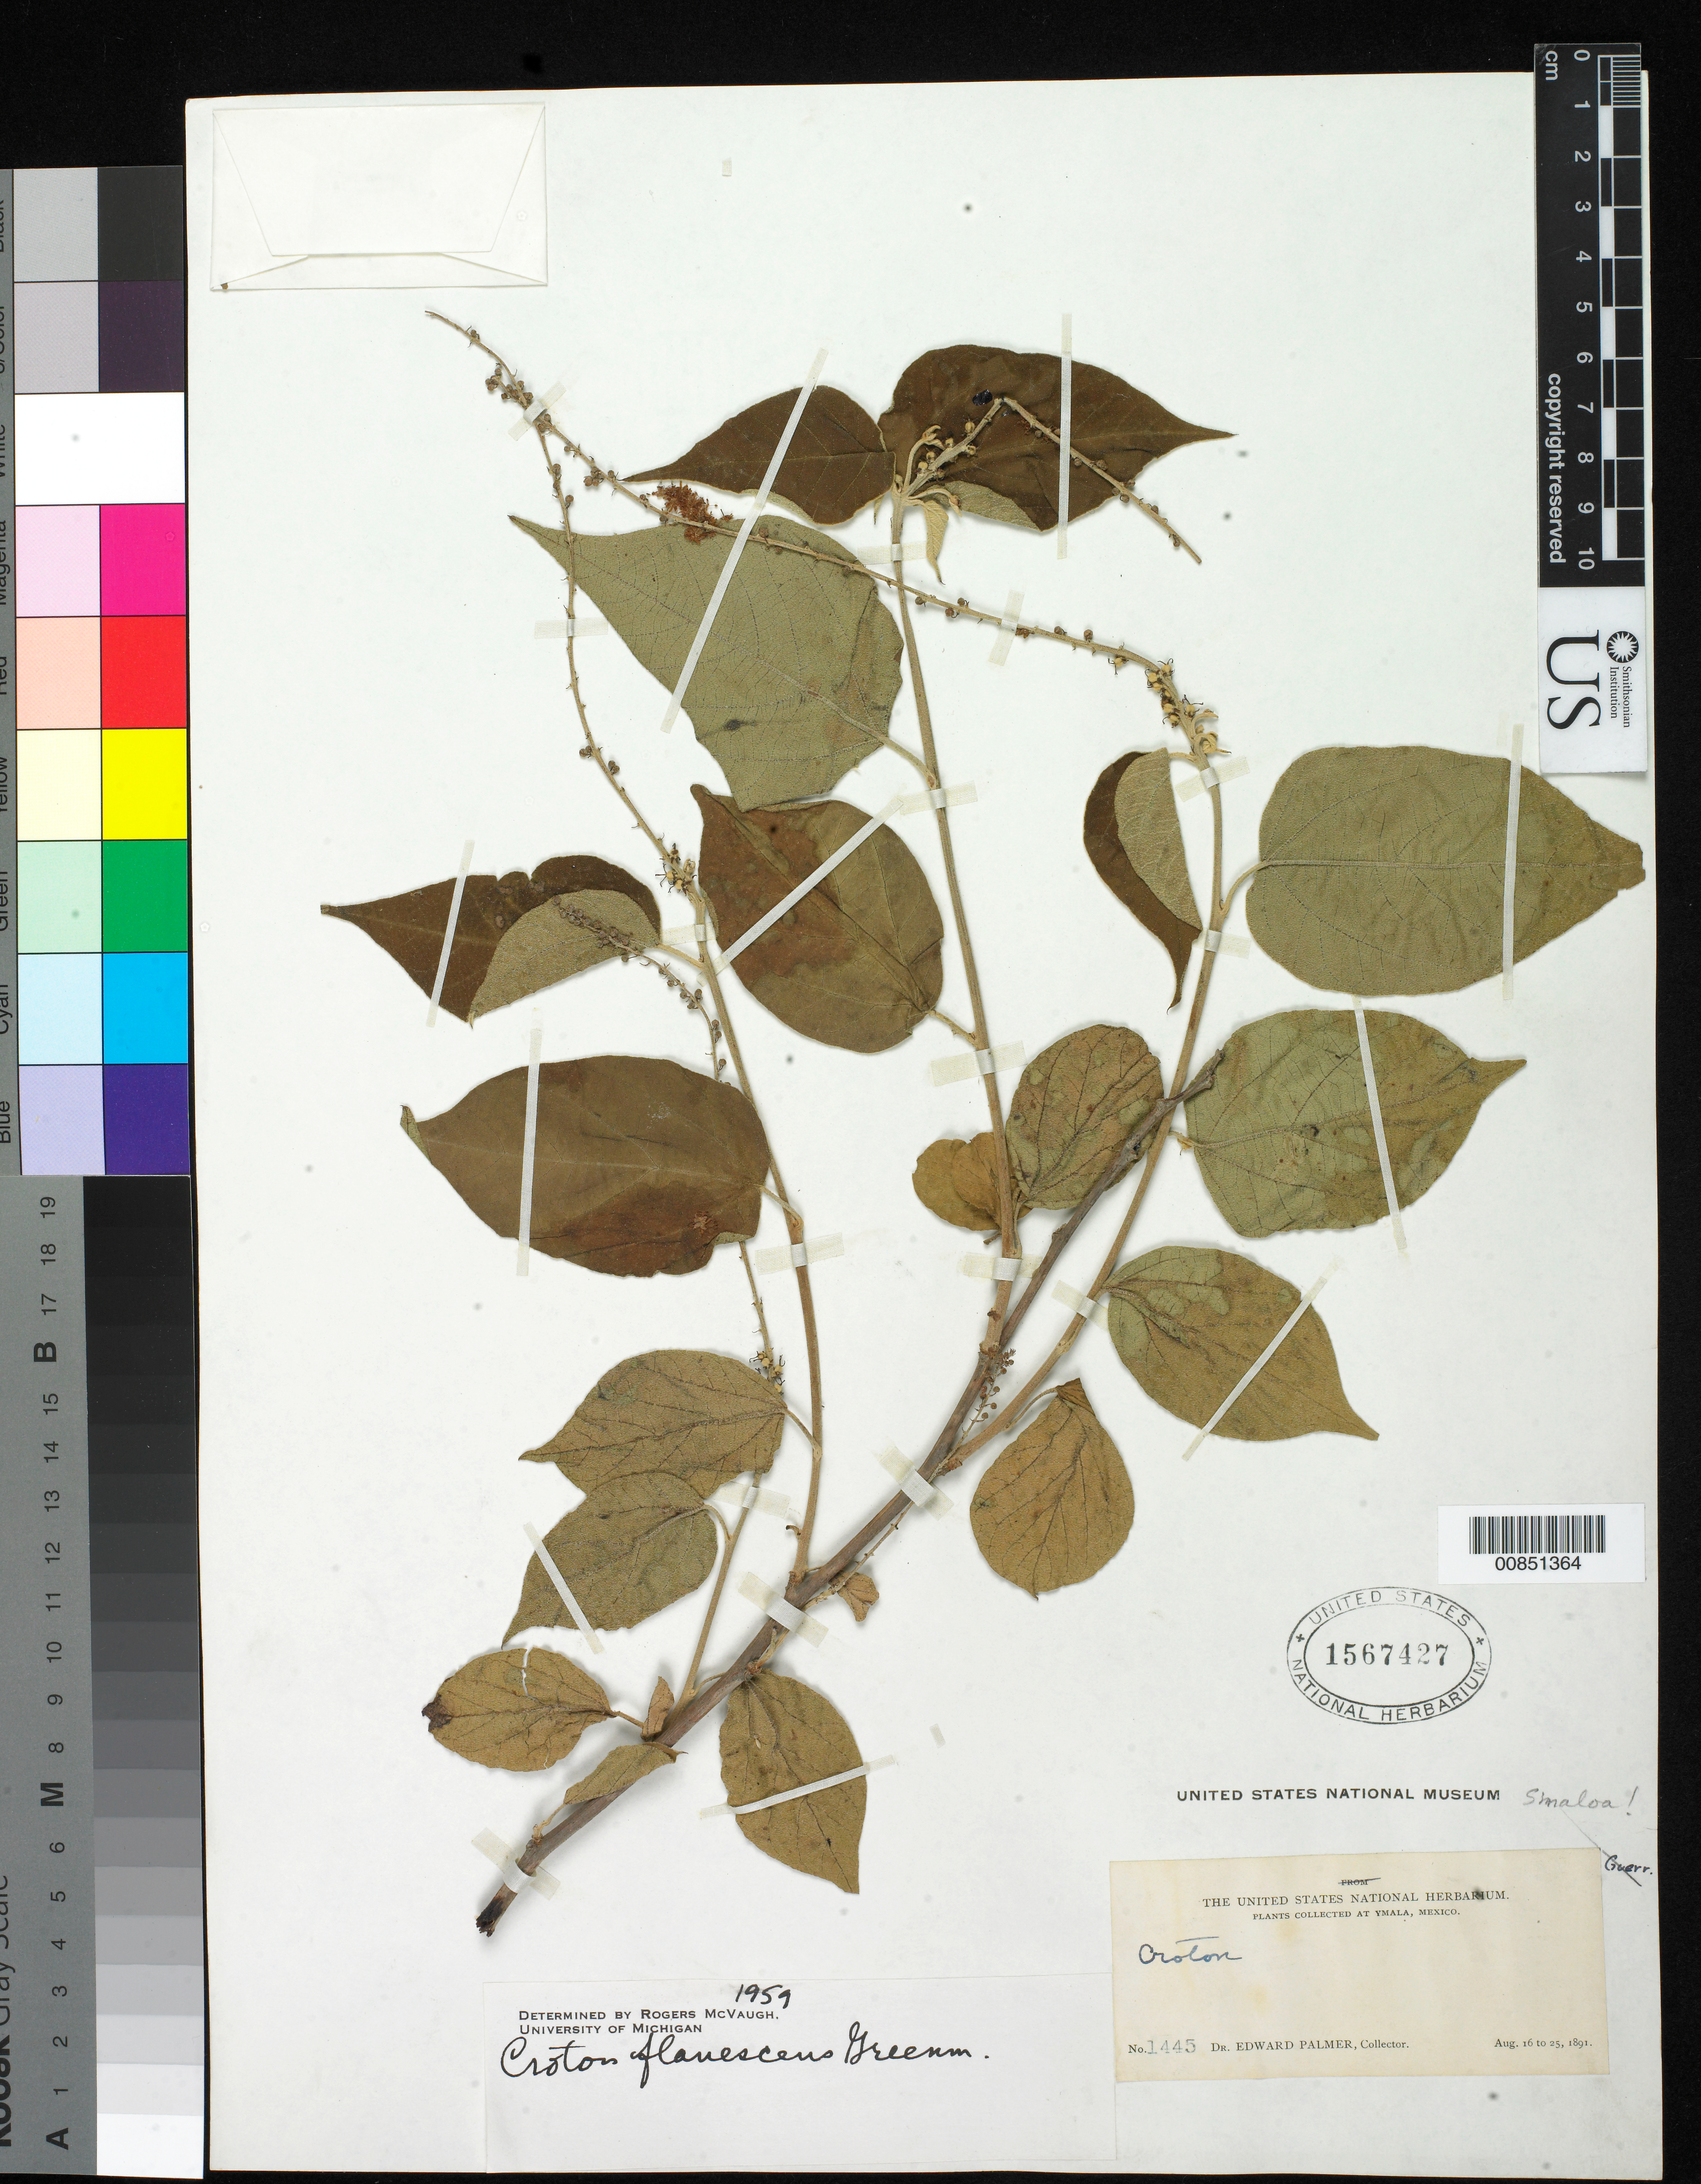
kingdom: Plantae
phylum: Tracheophyta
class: Magnoliopsida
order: Malpighiales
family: Euphorbiaceae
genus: Croton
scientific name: Croton flavescens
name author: Greenm.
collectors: E. Palmer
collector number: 1445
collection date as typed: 16 Aug 1891 to 25 Aug 1891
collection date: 1891-08-16/1891-08-25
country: Mexico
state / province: Sinaloa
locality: Ymala, Sinaloa.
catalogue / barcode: US 1567427